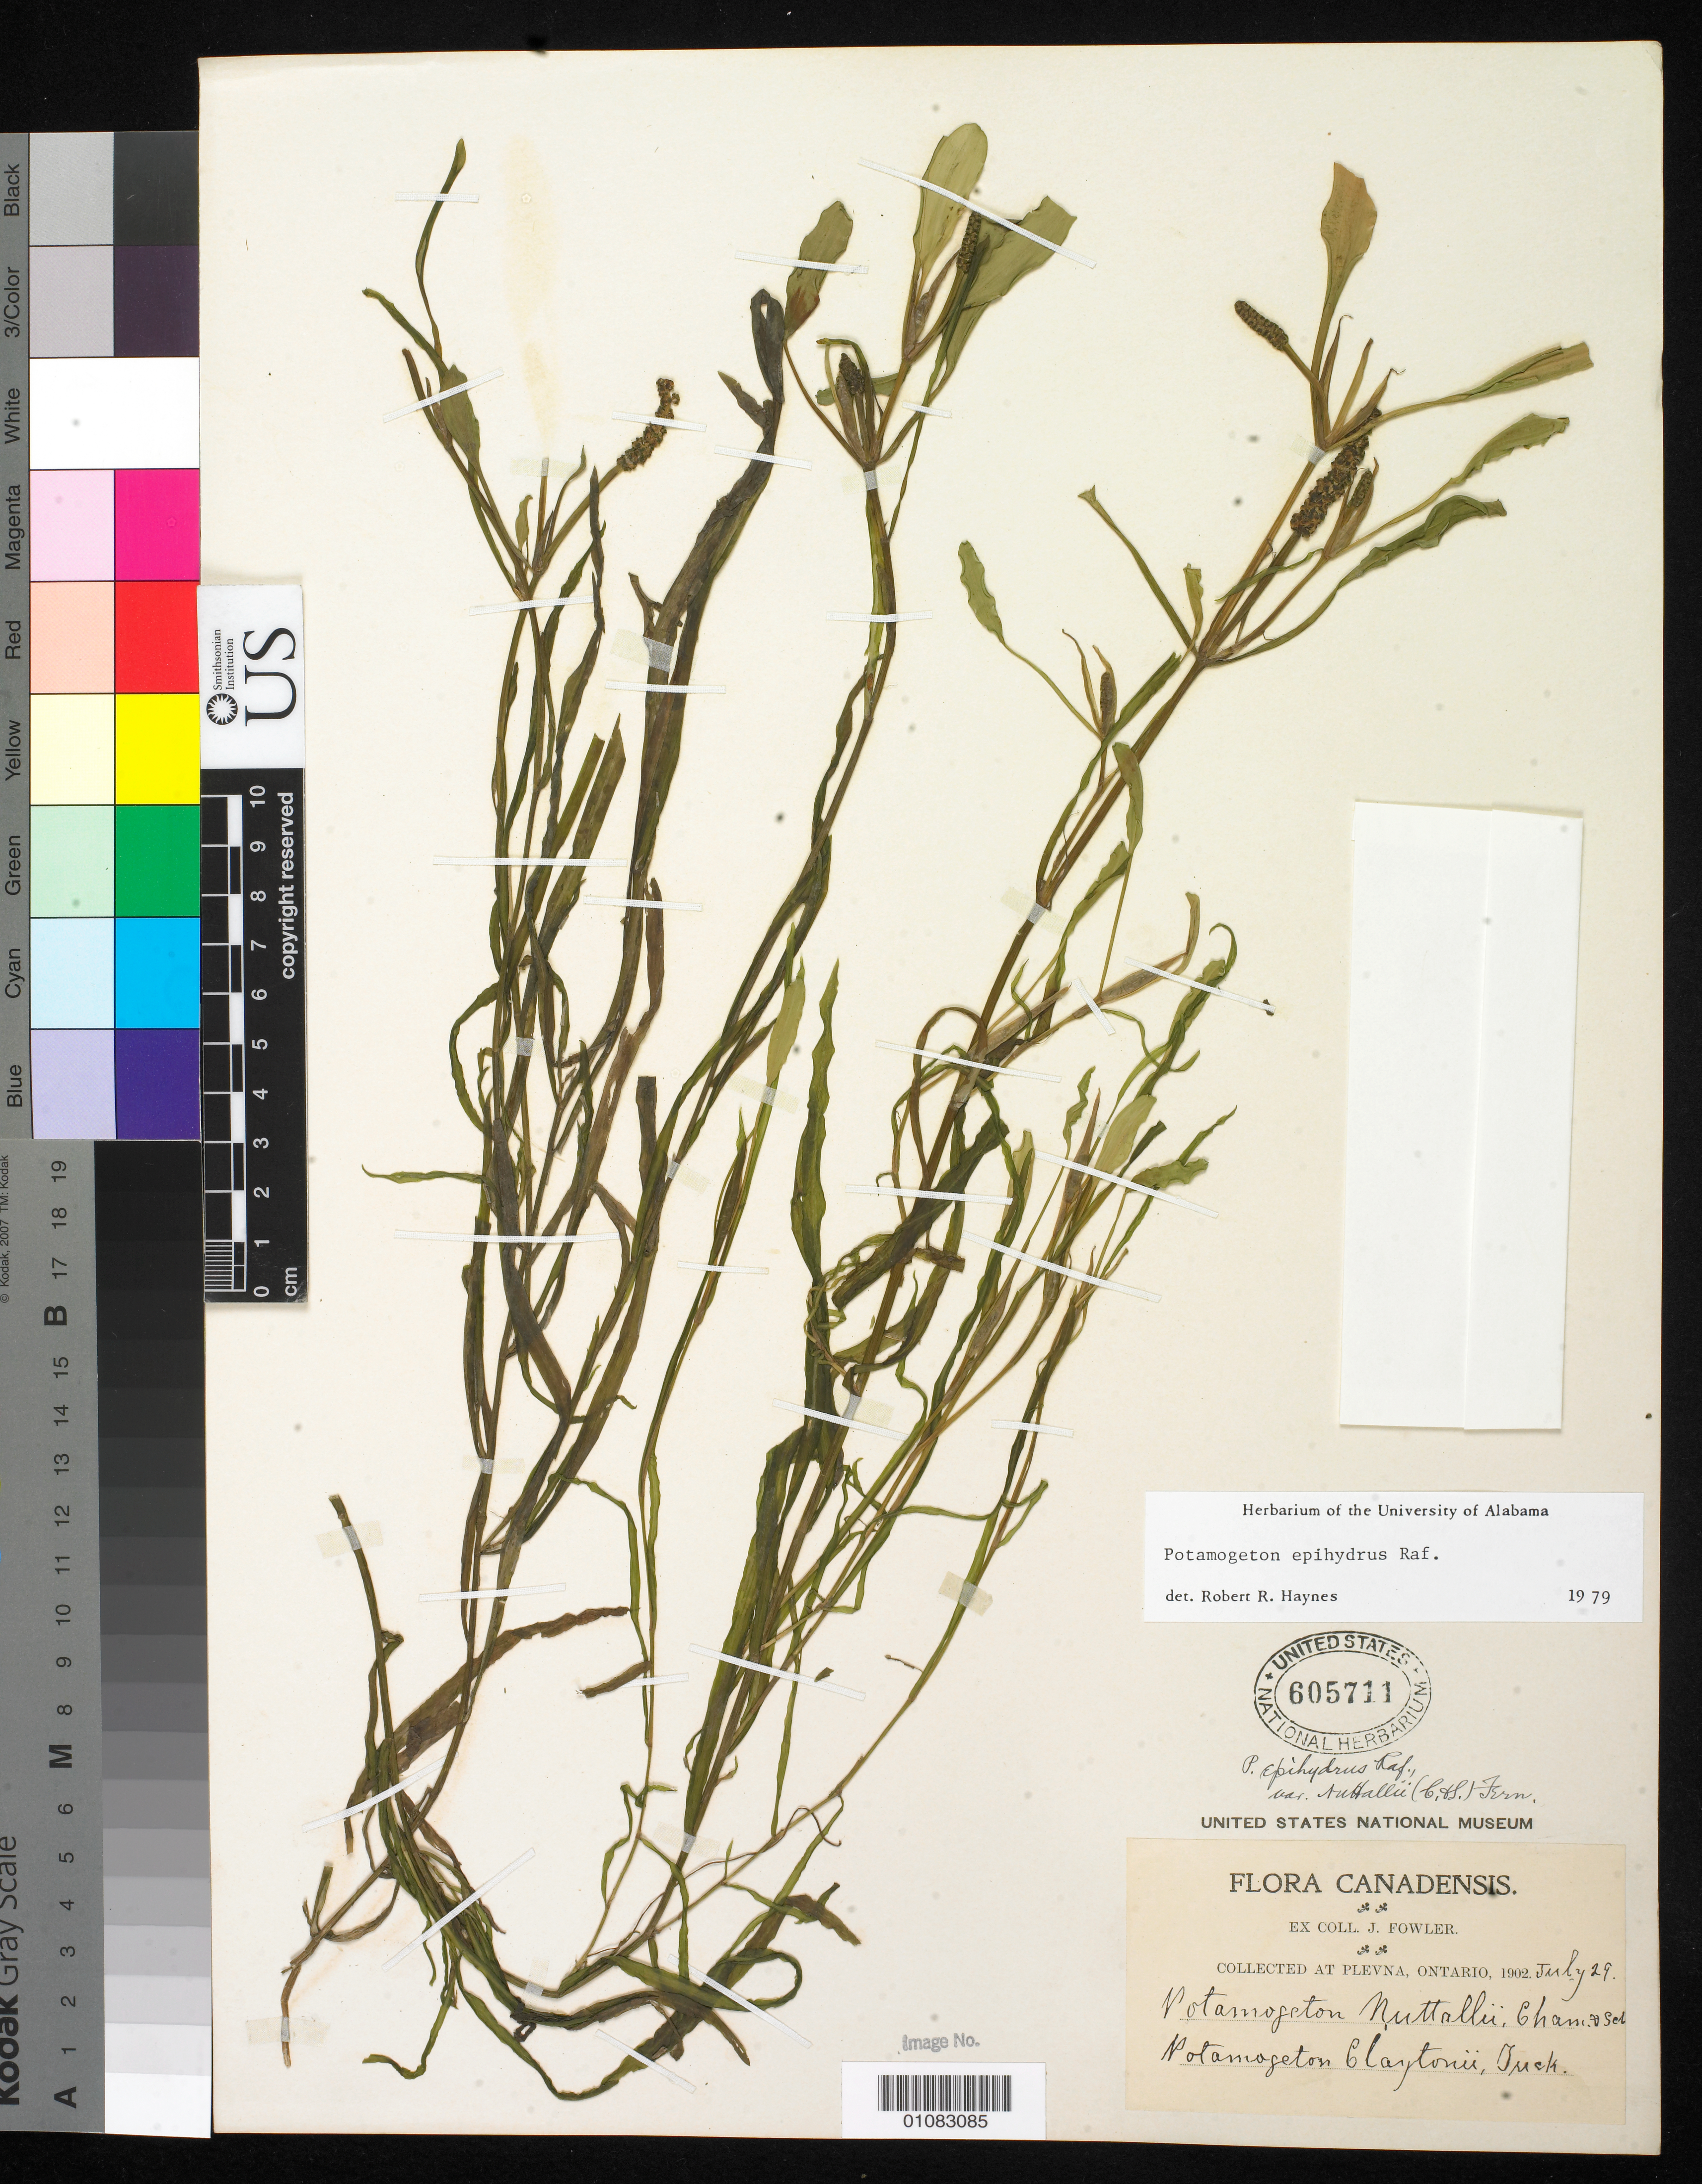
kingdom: Plantae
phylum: Tracheophyta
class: Liliopsida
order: Alismatales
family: Potamogetonaceae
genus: Potamogeton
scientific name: Potamogeton epihydrus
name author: Raf.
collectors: J. P. Fowler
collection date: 1902-07-29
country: Canada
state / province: Ontario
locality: Plevna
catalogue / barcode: US 605711